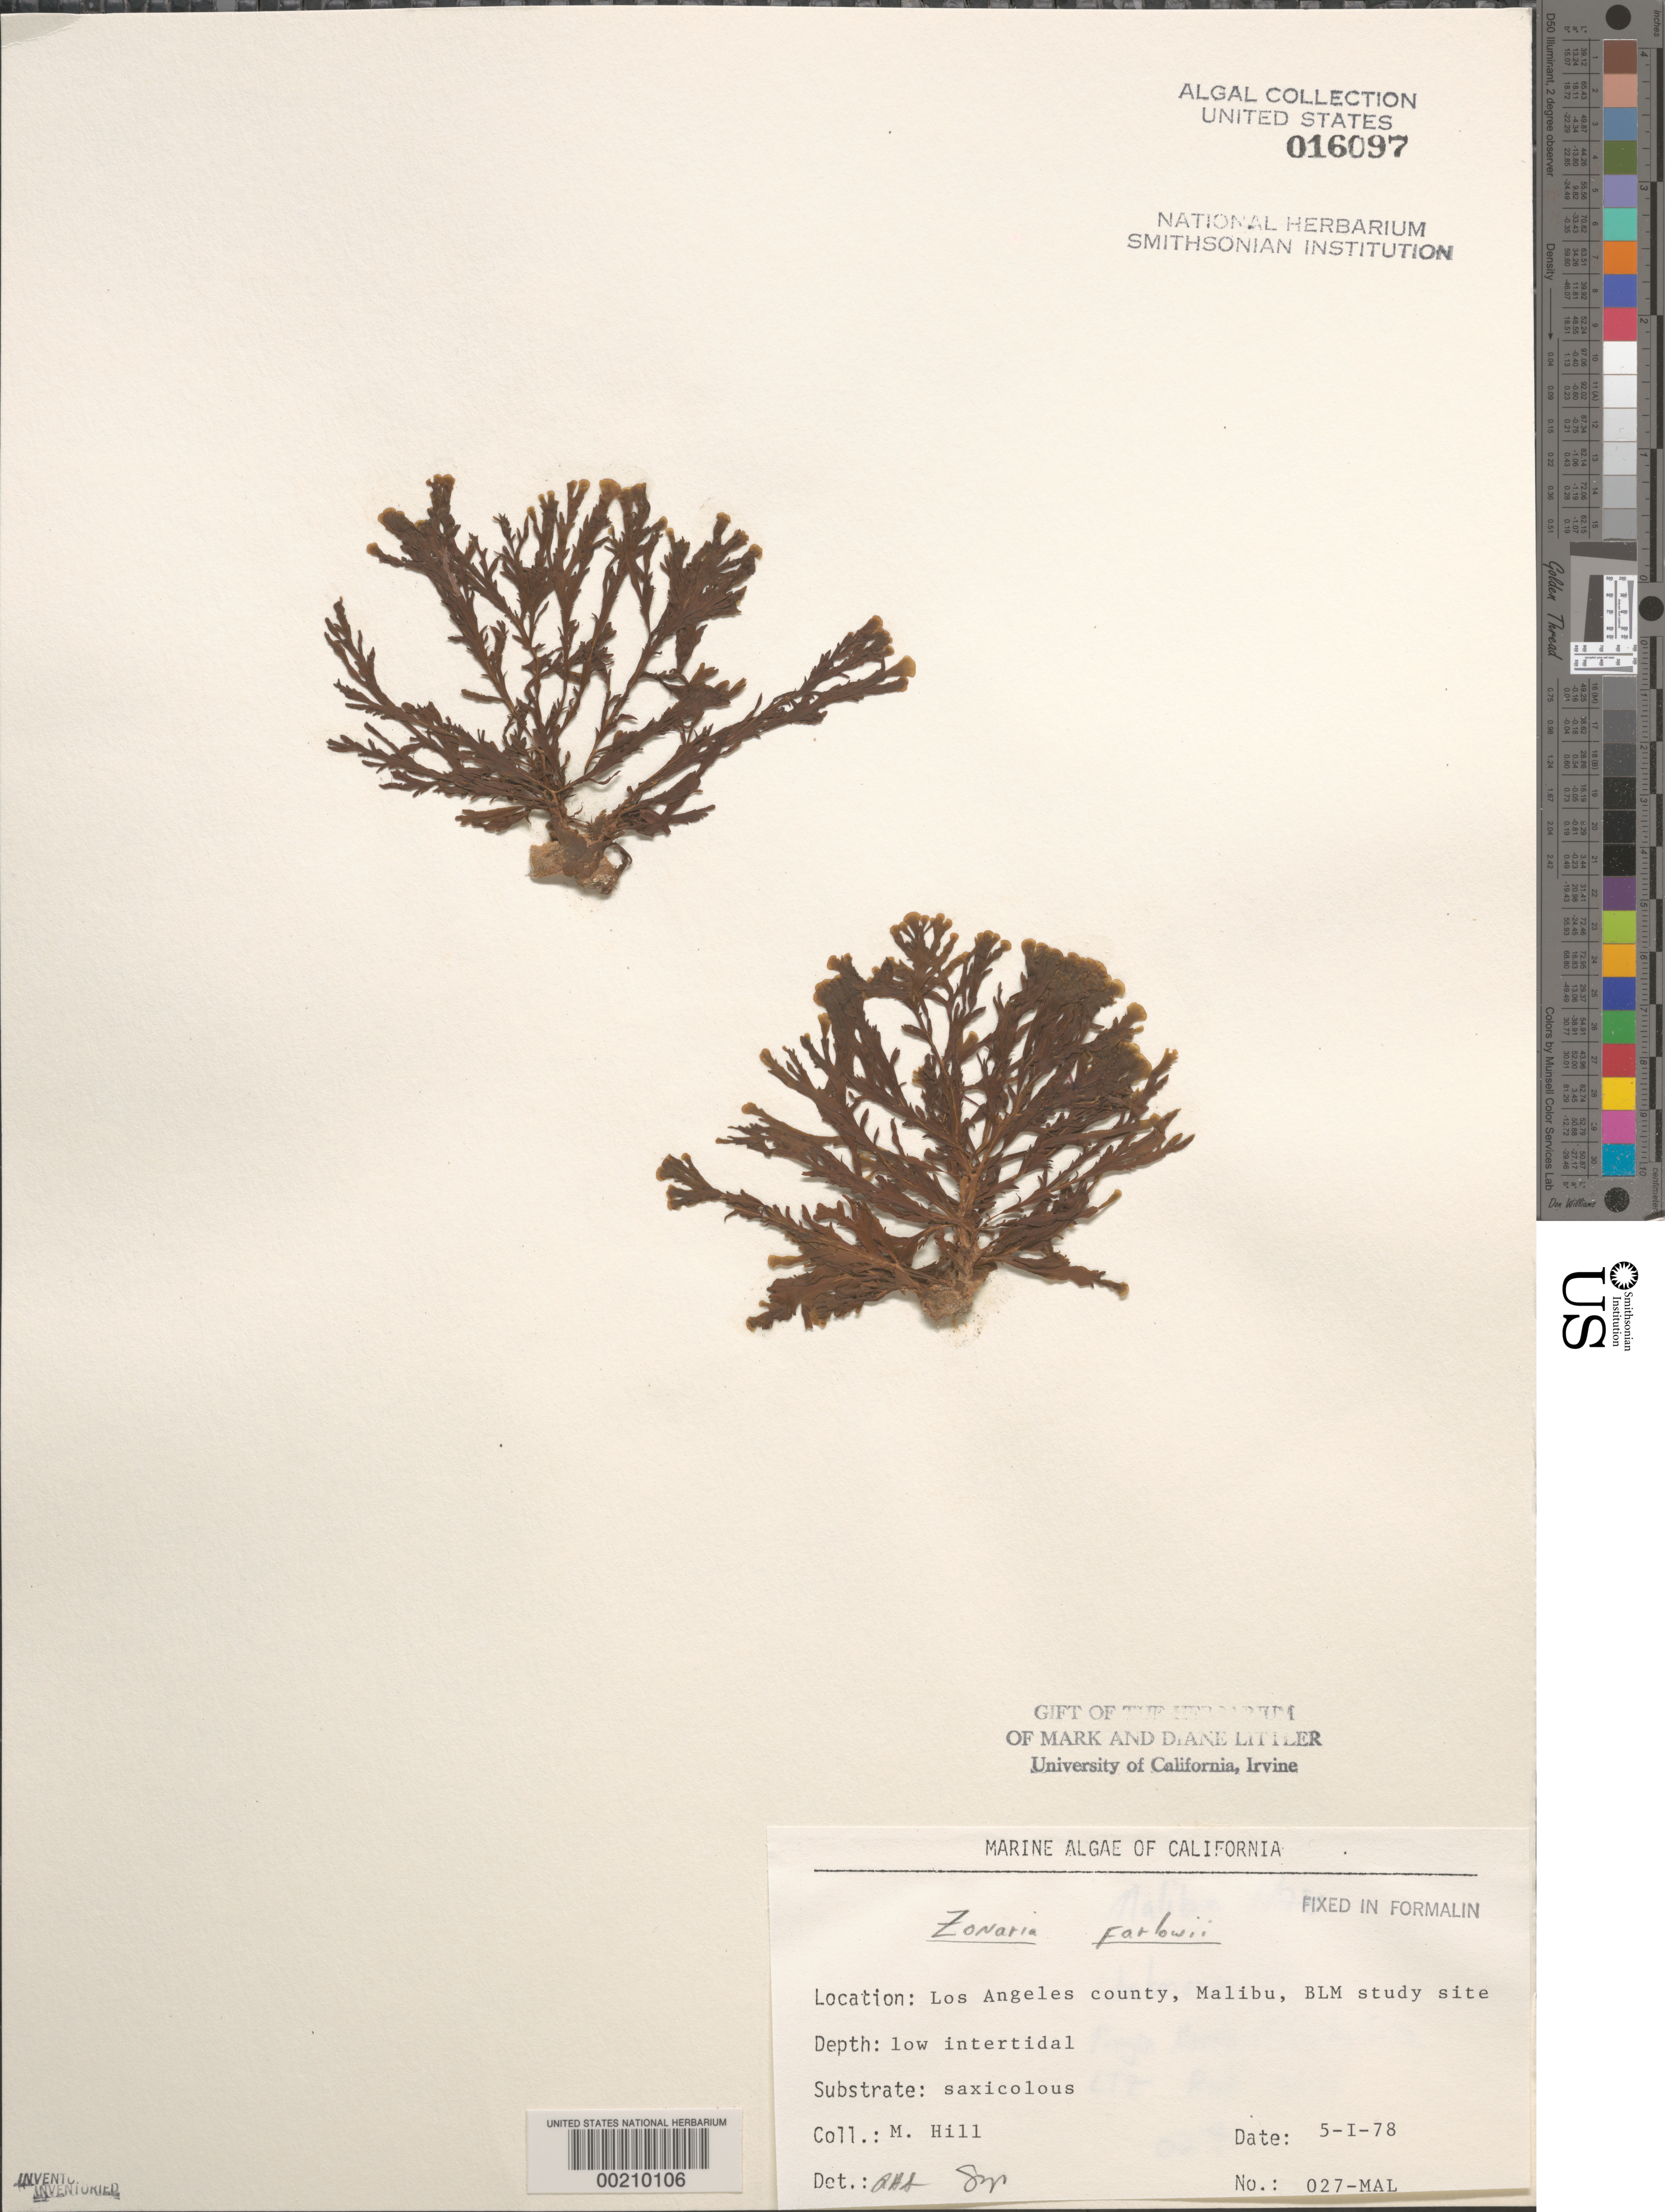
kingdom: Chromista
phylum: Ochrophyta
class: Phaeophyceae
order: Dictyotales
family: Dictyotaceae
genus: Zonaria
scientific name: Zonaria farlowii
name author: Setch. & N.L. Gardner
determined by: Sims, Robert H.; Murray, S. N.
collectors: M. Hill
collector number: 027-mal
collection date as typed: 05 Jan 1978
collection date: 1978-01-05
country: United States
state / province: California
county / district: Los Angeles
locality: Malibu near Paradise Cove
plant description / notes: BLM-SOCALBIGHT Rocky Intertidal Survey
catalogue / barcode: US 16097